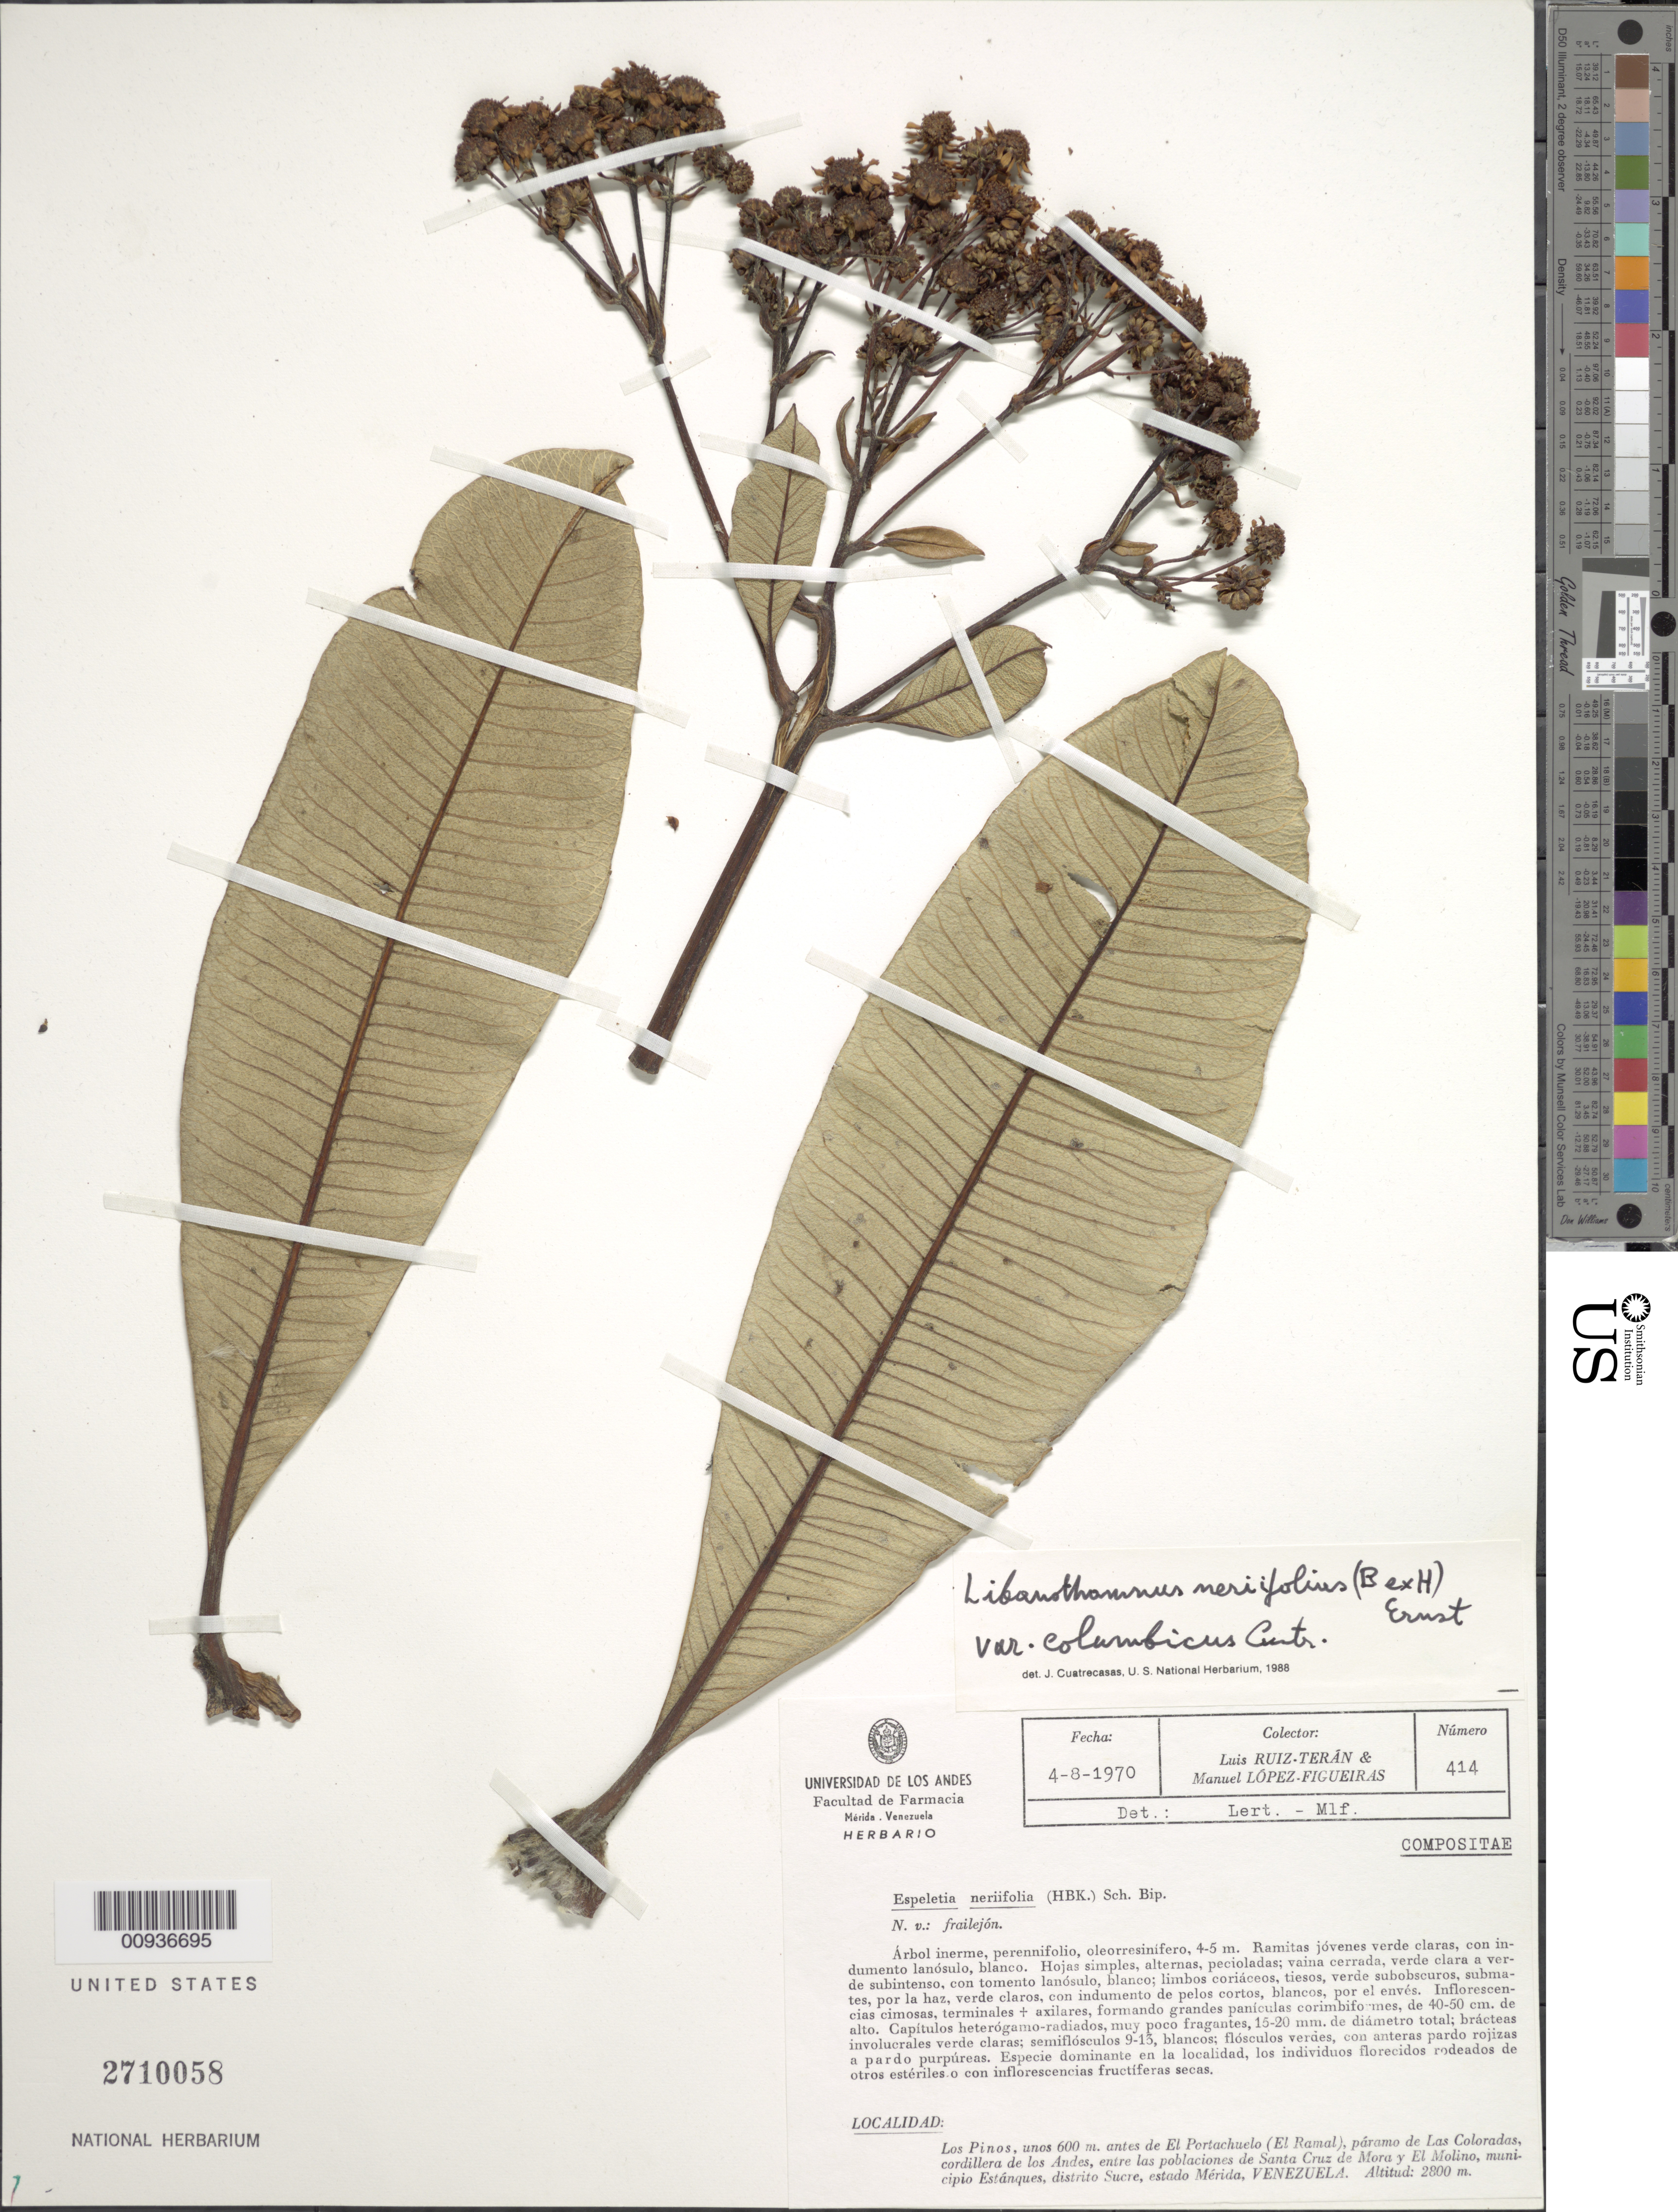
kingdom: Plantae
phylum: Tracheophyta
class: Magnoliopsida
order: Asterales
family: Asteraceae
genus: Libanothamnus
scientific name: Libanothamnus neriifolius var. columbicus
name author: (Cuatrec.) Cuatrec.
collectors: L. Teran & M. López Figueiras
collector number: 414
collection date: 1970-08-04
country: Venezuela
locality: Los Pinos, unos 600 m antes de El Portachuelo (El Ramal), paramo de Las Coloradas, Cordillera de los Andes, entre las poblaciones de Santa Cruz de Mora y El Molino, Municipio Estanques, distrito Sucre, Estado Merida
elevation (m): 2800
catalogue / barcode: US 2710058